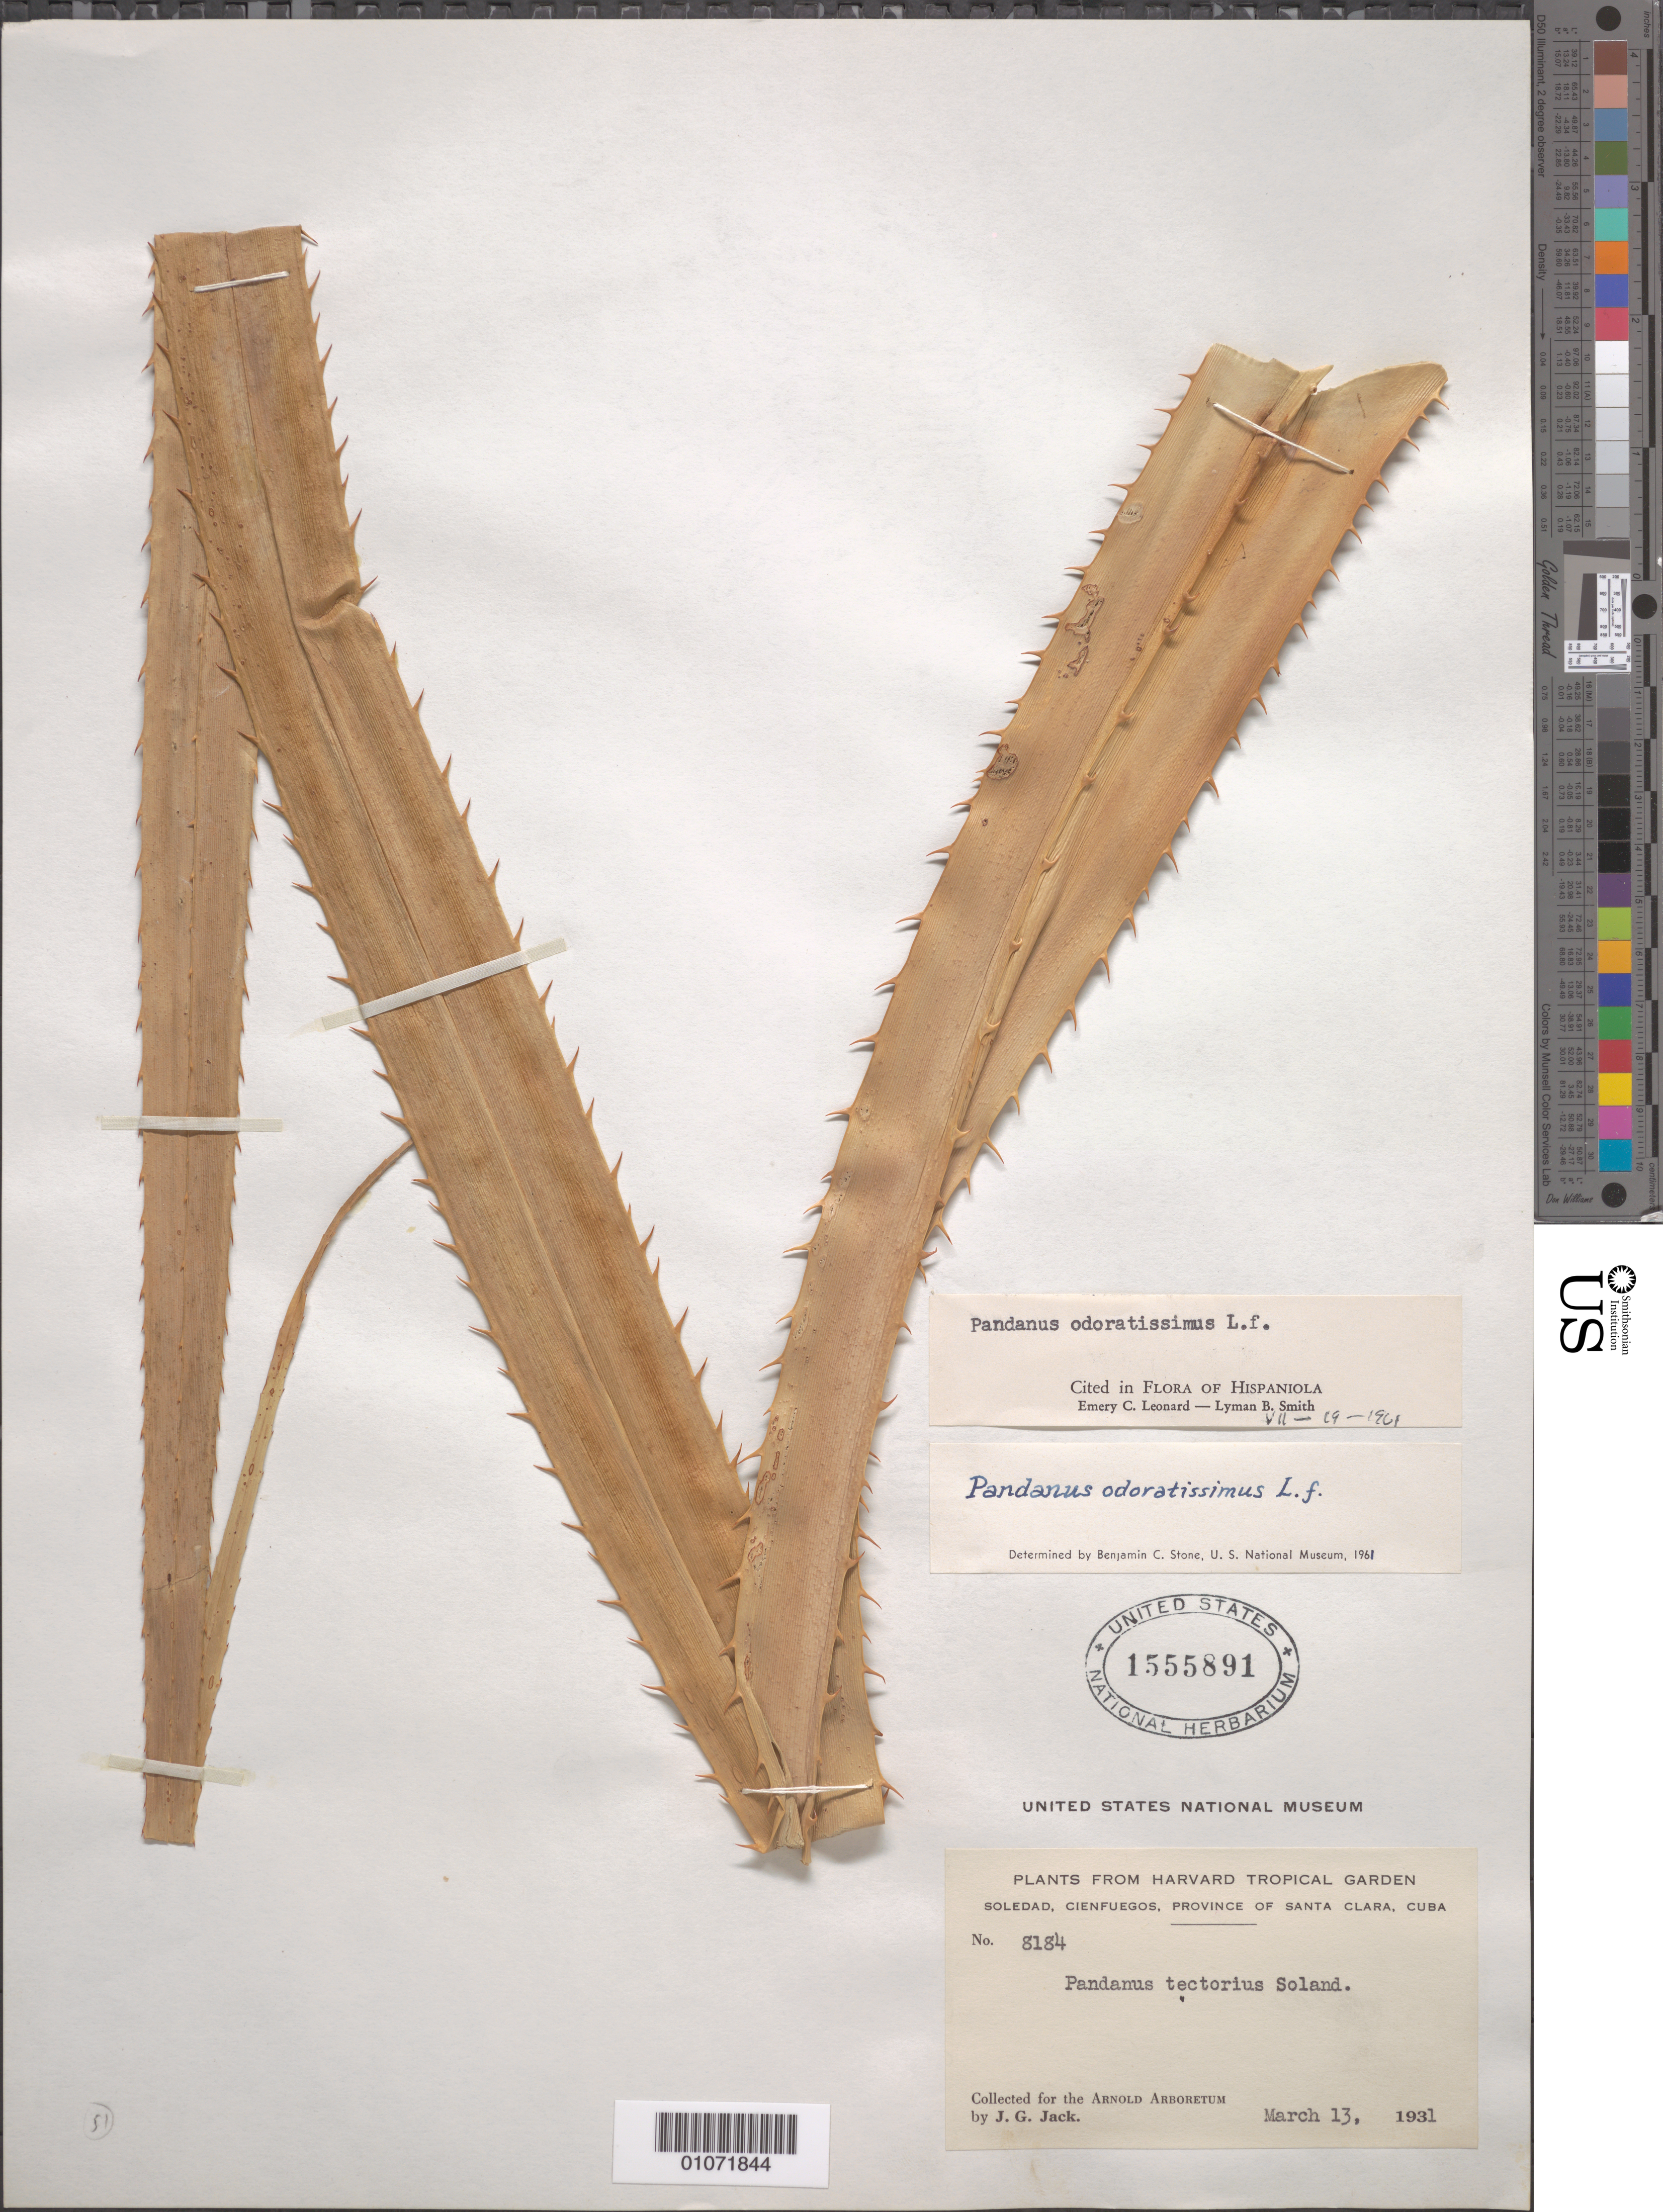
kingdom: Plantae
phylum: Tracheophyta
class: Liliopsida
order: Pandanales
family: Pandanaceae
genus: Pandanus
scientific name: Pandanus tectorius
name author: Parkinson ex DuRoi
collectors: J. G. Jack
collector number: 8184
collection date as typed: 13 Mar 1931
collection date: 1931-03-13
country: Cuba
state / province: Las Villas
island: Cuba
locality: Soleado Cienfuegos Collected for the Arnold Arboretum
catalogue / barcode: US 1555891